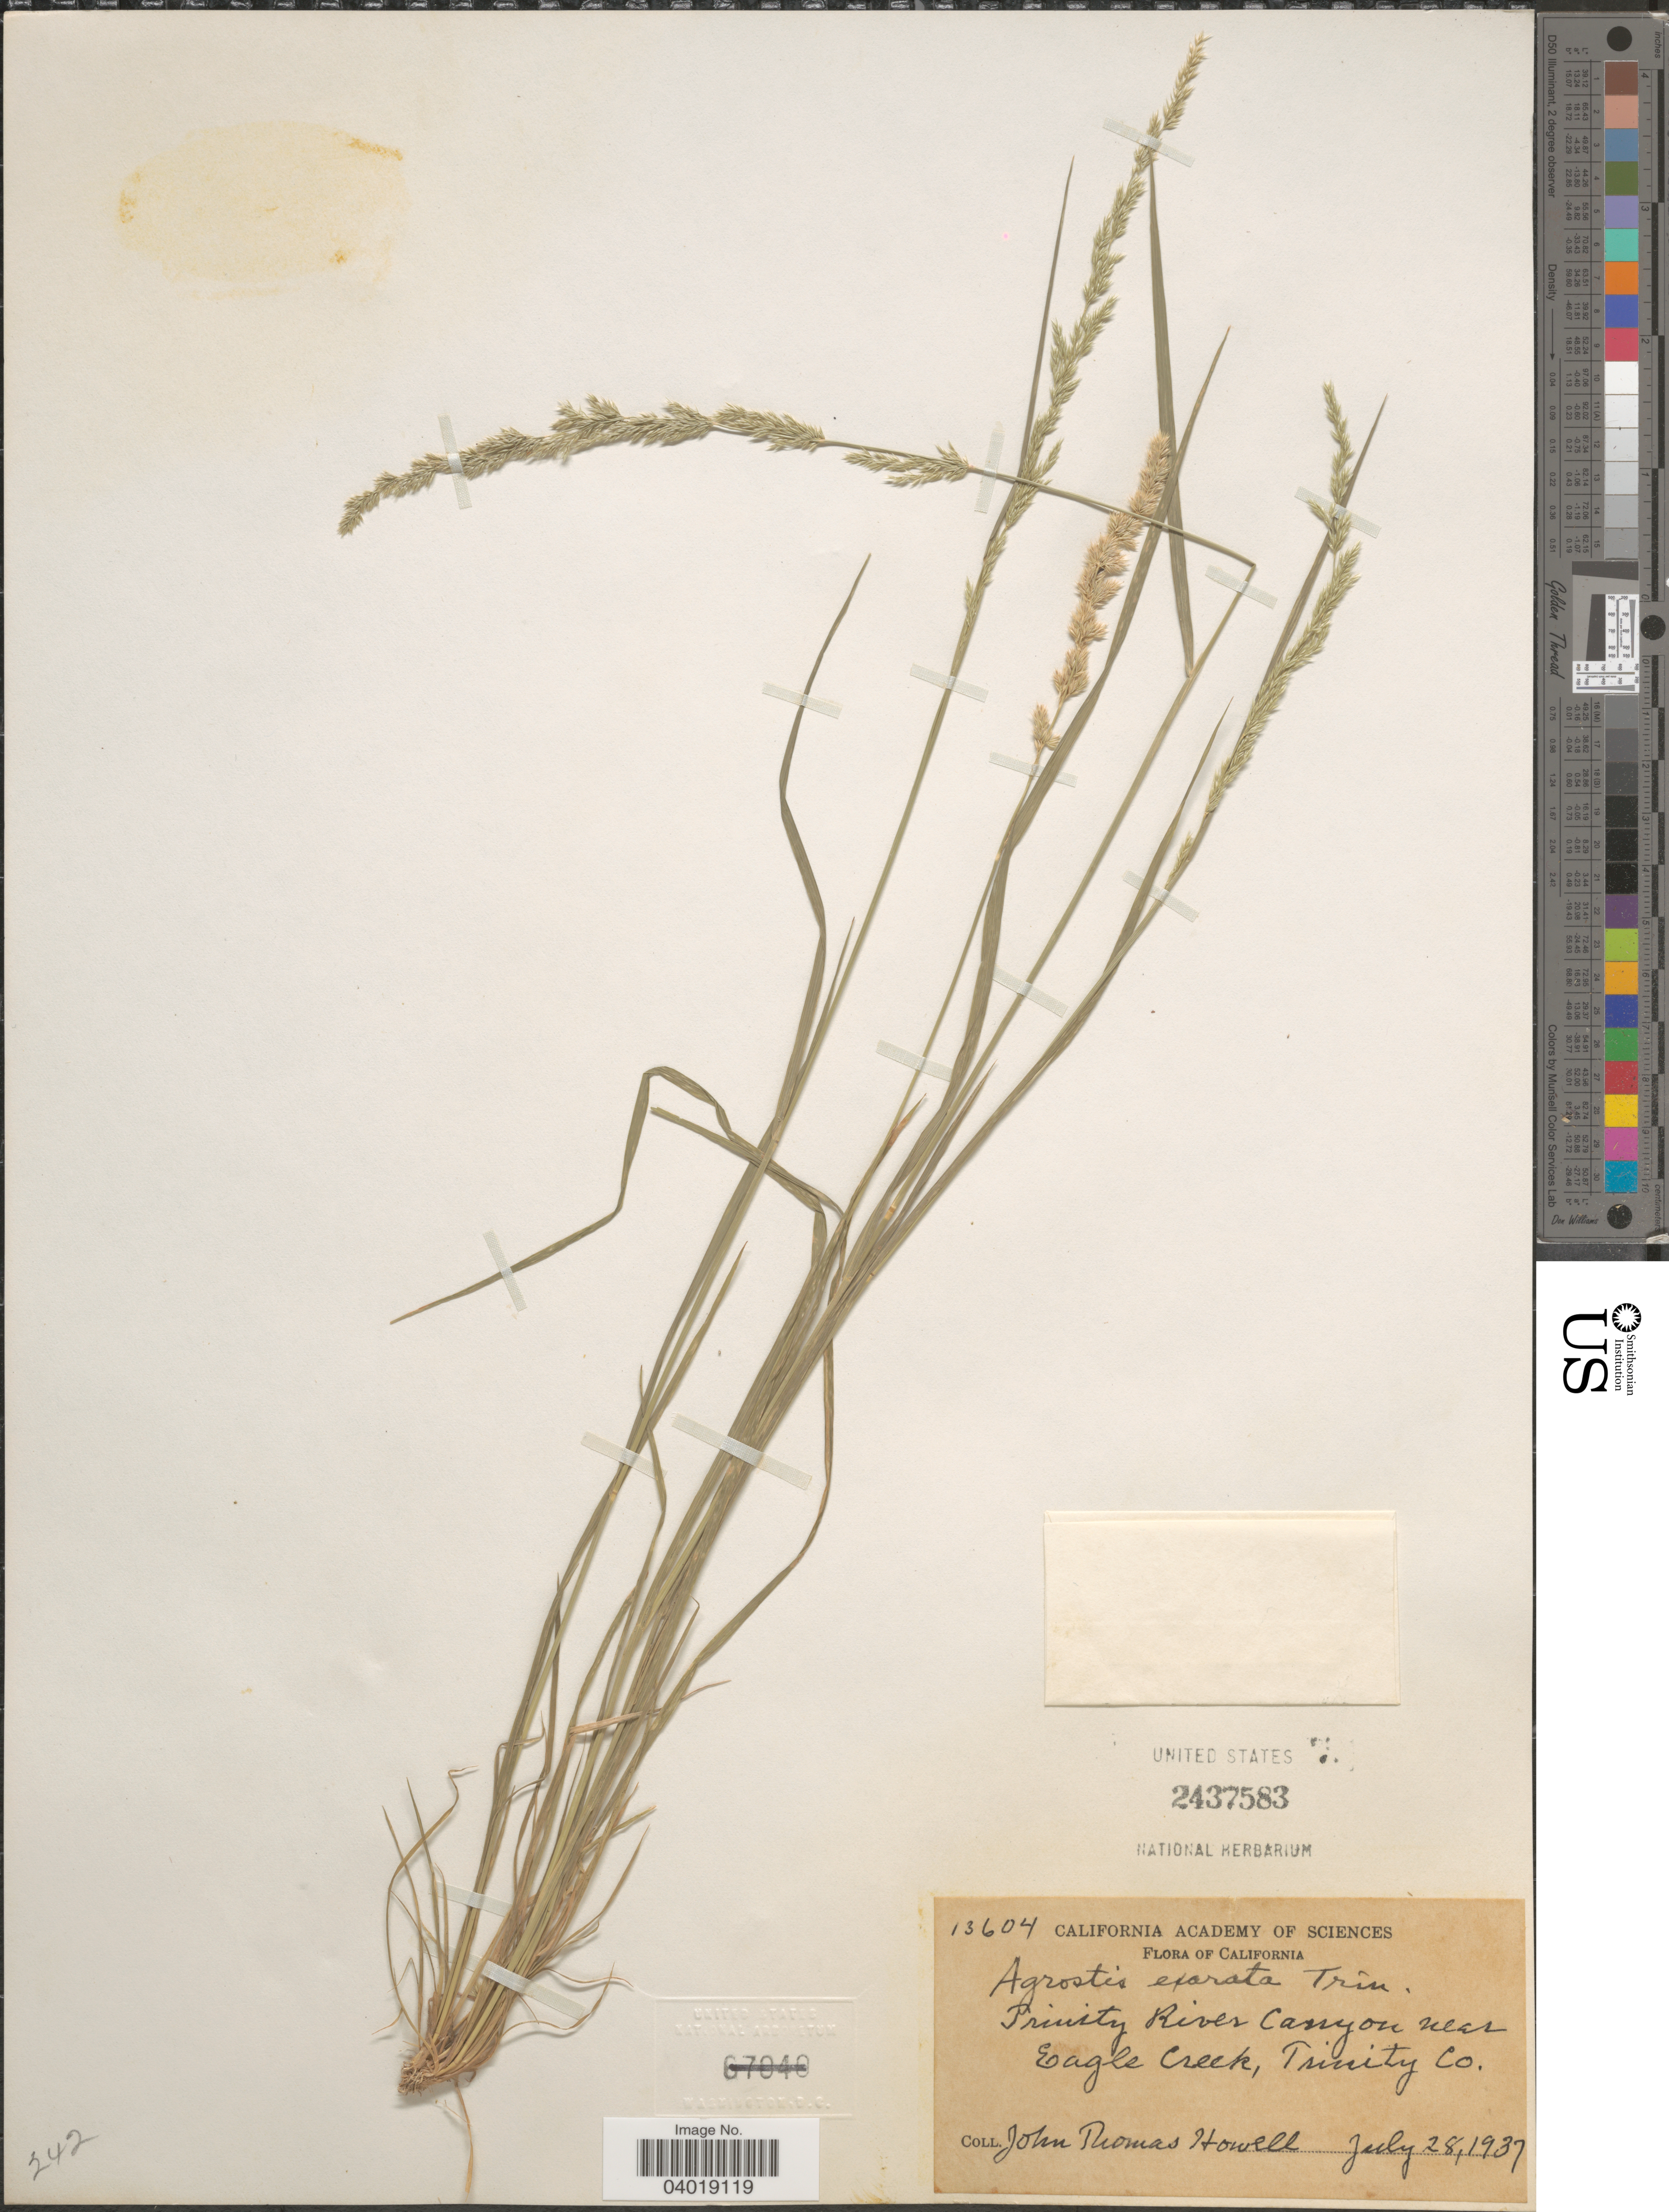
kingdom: Plantae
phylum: Tracheophyta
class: Liliopsida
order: Poales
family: Poaceae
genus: Agrostis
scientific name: Agrostis exarata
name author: Trin.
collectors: J. T. Howell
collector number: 13604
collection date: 1937-07-28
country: United States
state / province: California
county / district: Trinity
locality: Trinity River Canyon near Eagle Creek, Trinity Co.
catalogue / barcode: US 2437583